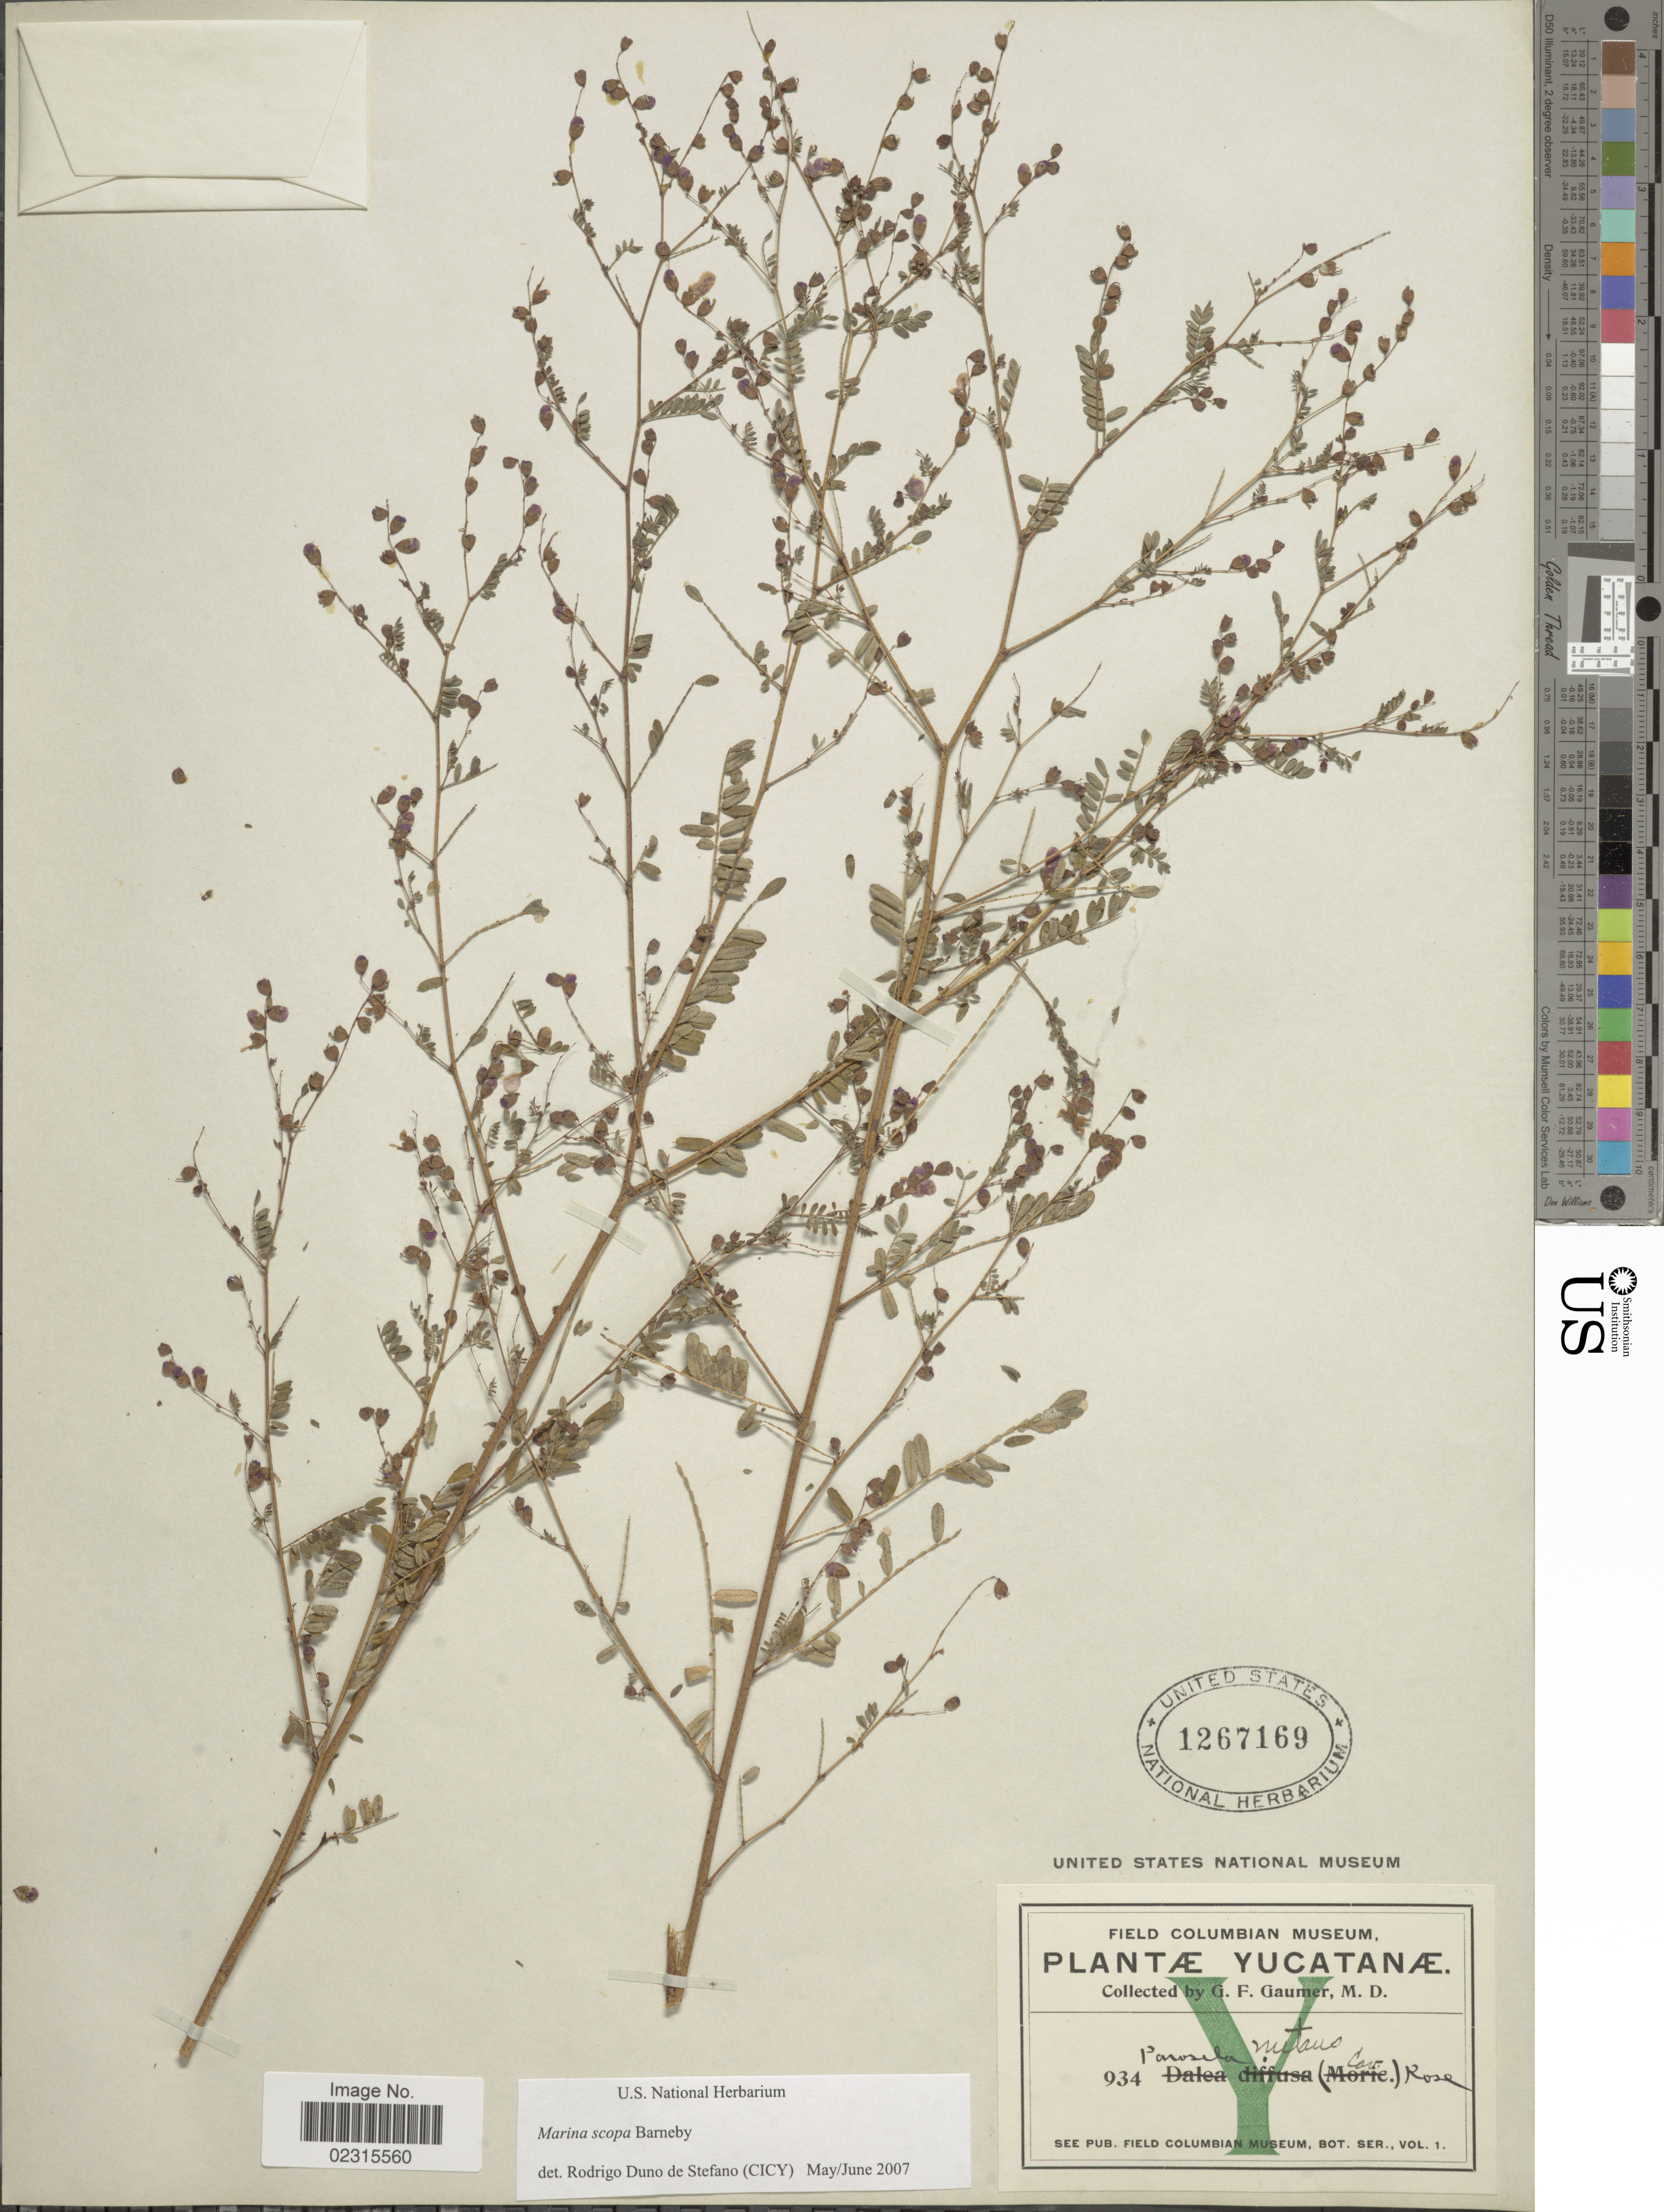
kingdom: Plantae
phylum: Tracheophyta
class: Magnoliopsida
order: Fabales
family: Fabaceae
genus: Marina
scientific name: Marina scopa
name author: Barneby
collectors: G. F. Gaumer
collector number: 934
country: Mexico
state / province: Yucatán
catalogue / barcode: US 1267169